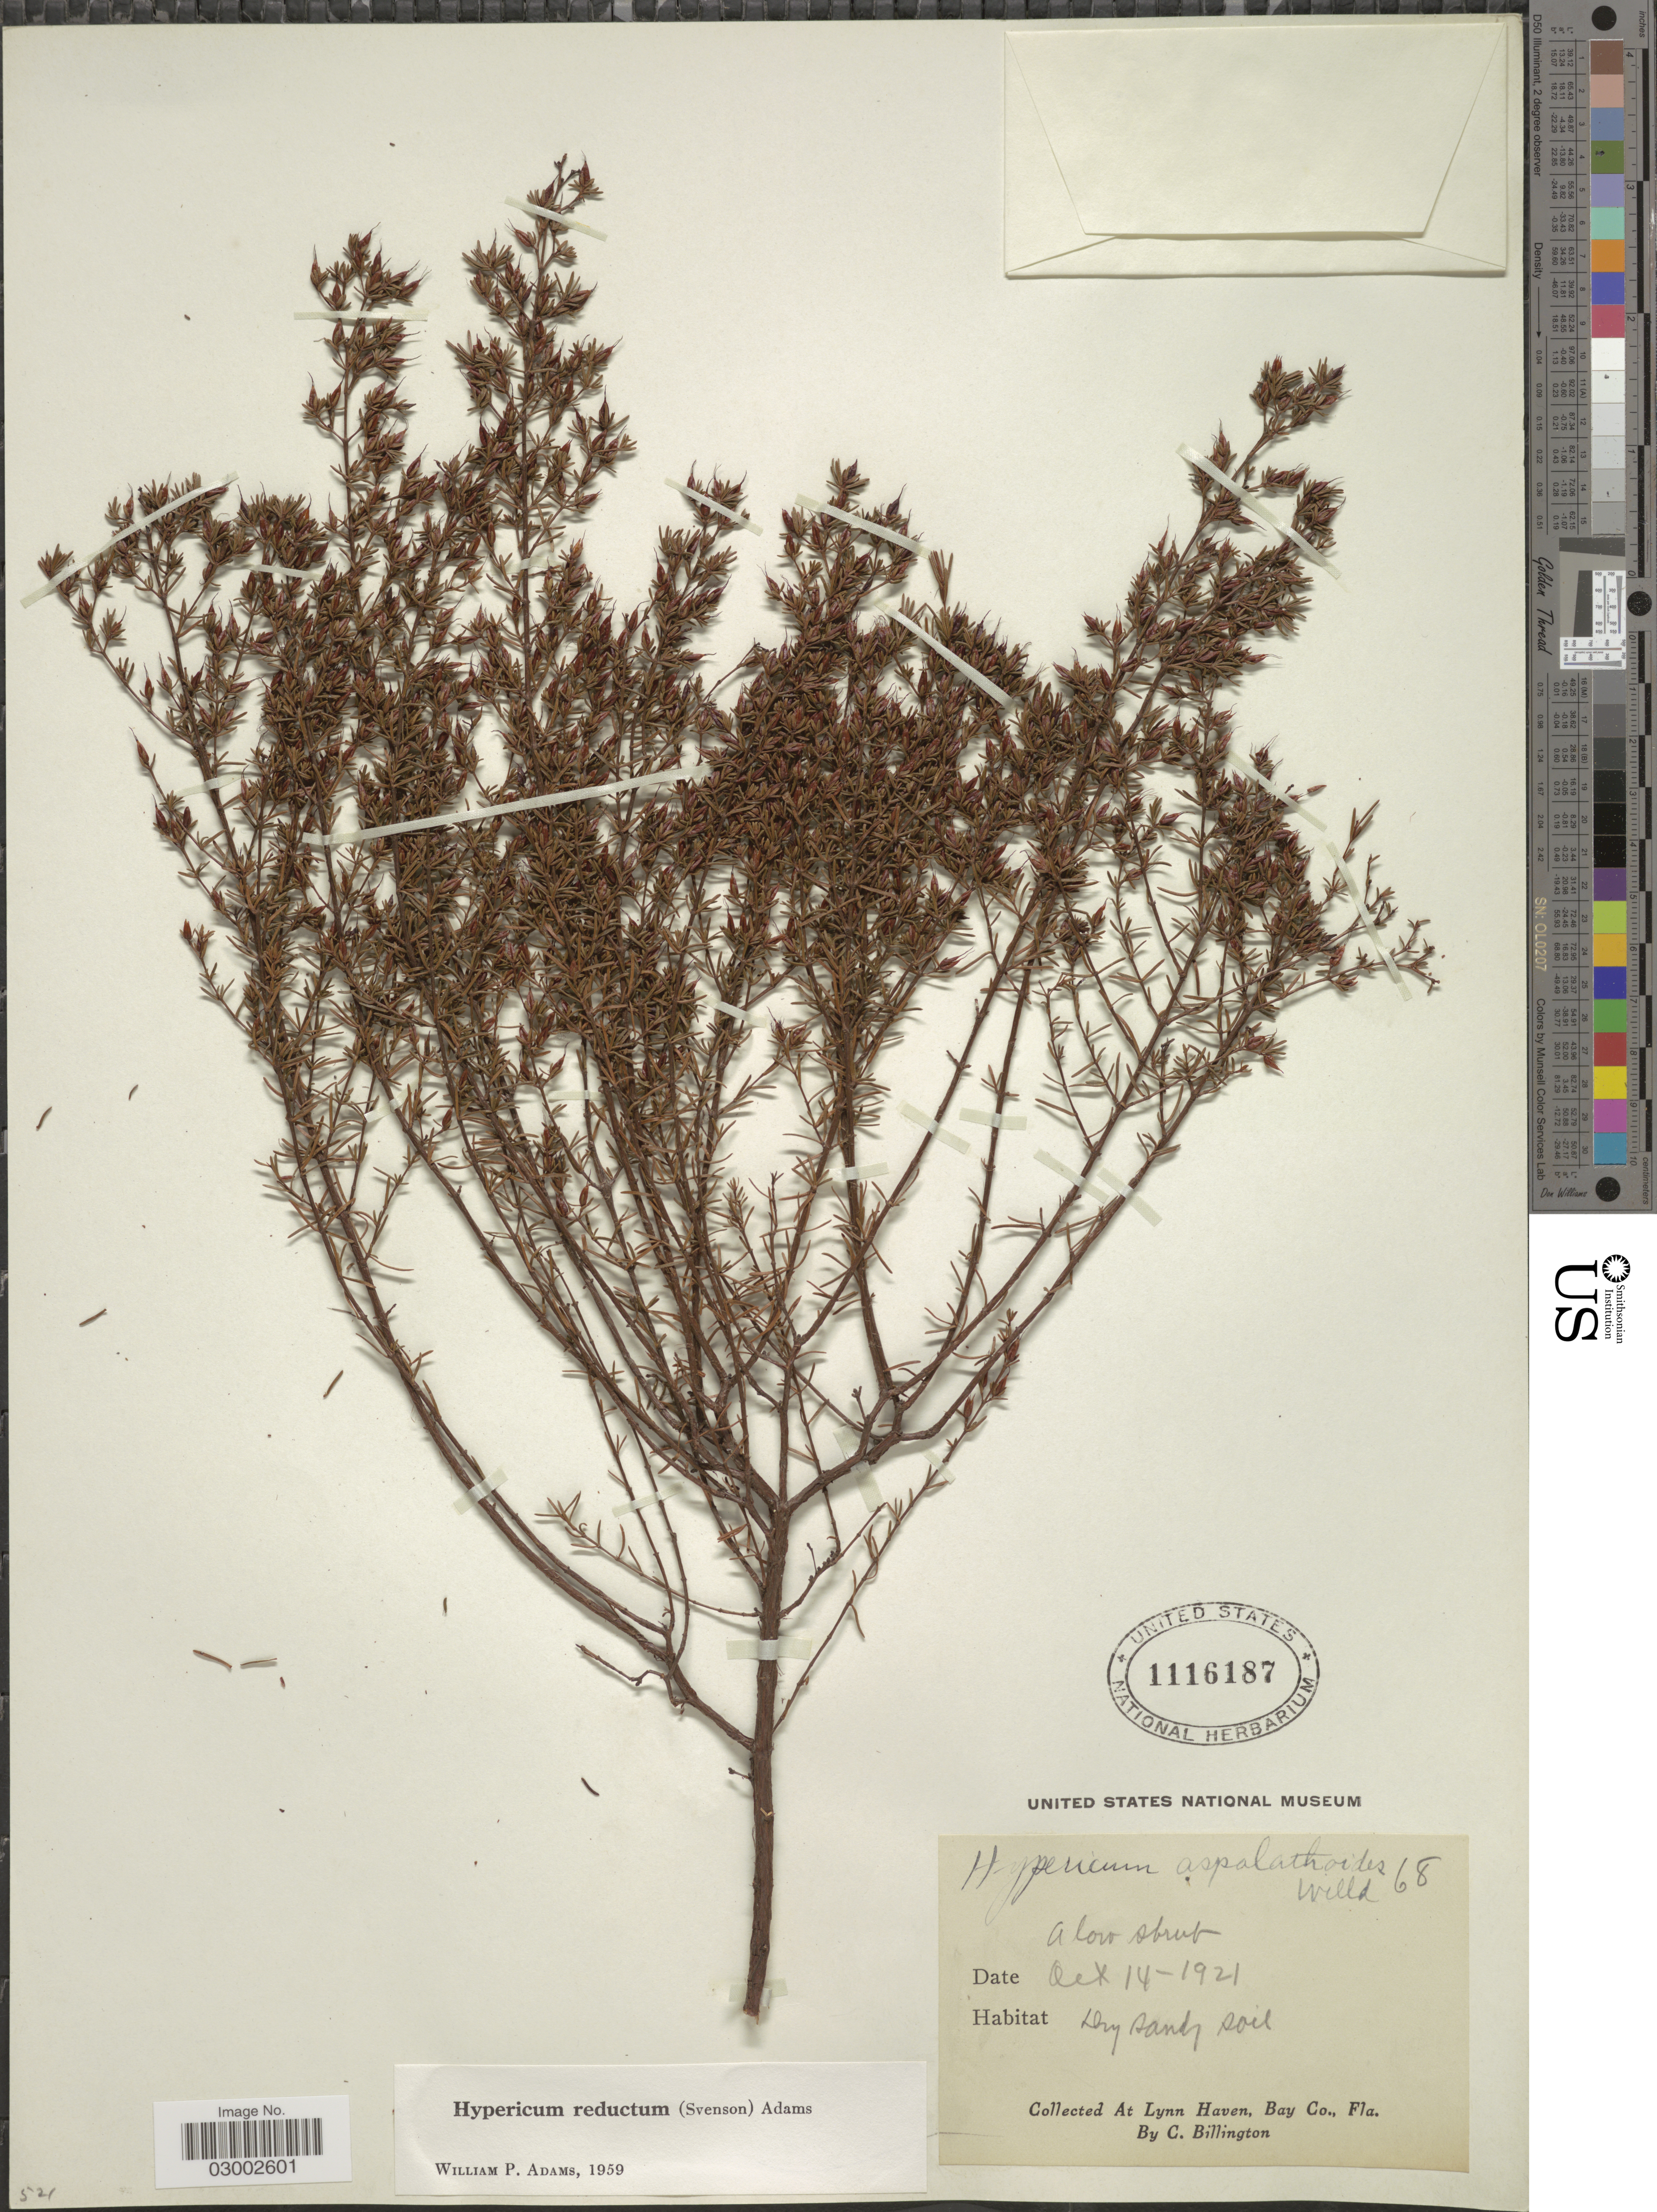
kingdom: Plantae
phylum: Tracheophyta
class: Magnoliopsida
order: Malpighiales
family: Hypericaceae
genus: Hypericum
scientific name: Hypericum brachyphyllum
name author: (Spach) Steud.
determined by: Strong, Mark T., (BOT), Smithsonian Institution - National Museum of Natural History (UNITED STATES)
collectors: C. Billington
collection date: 1921-10-14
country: United States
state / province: Florida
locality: Lynn Haven, Bay Co.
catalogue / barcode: US 1116187